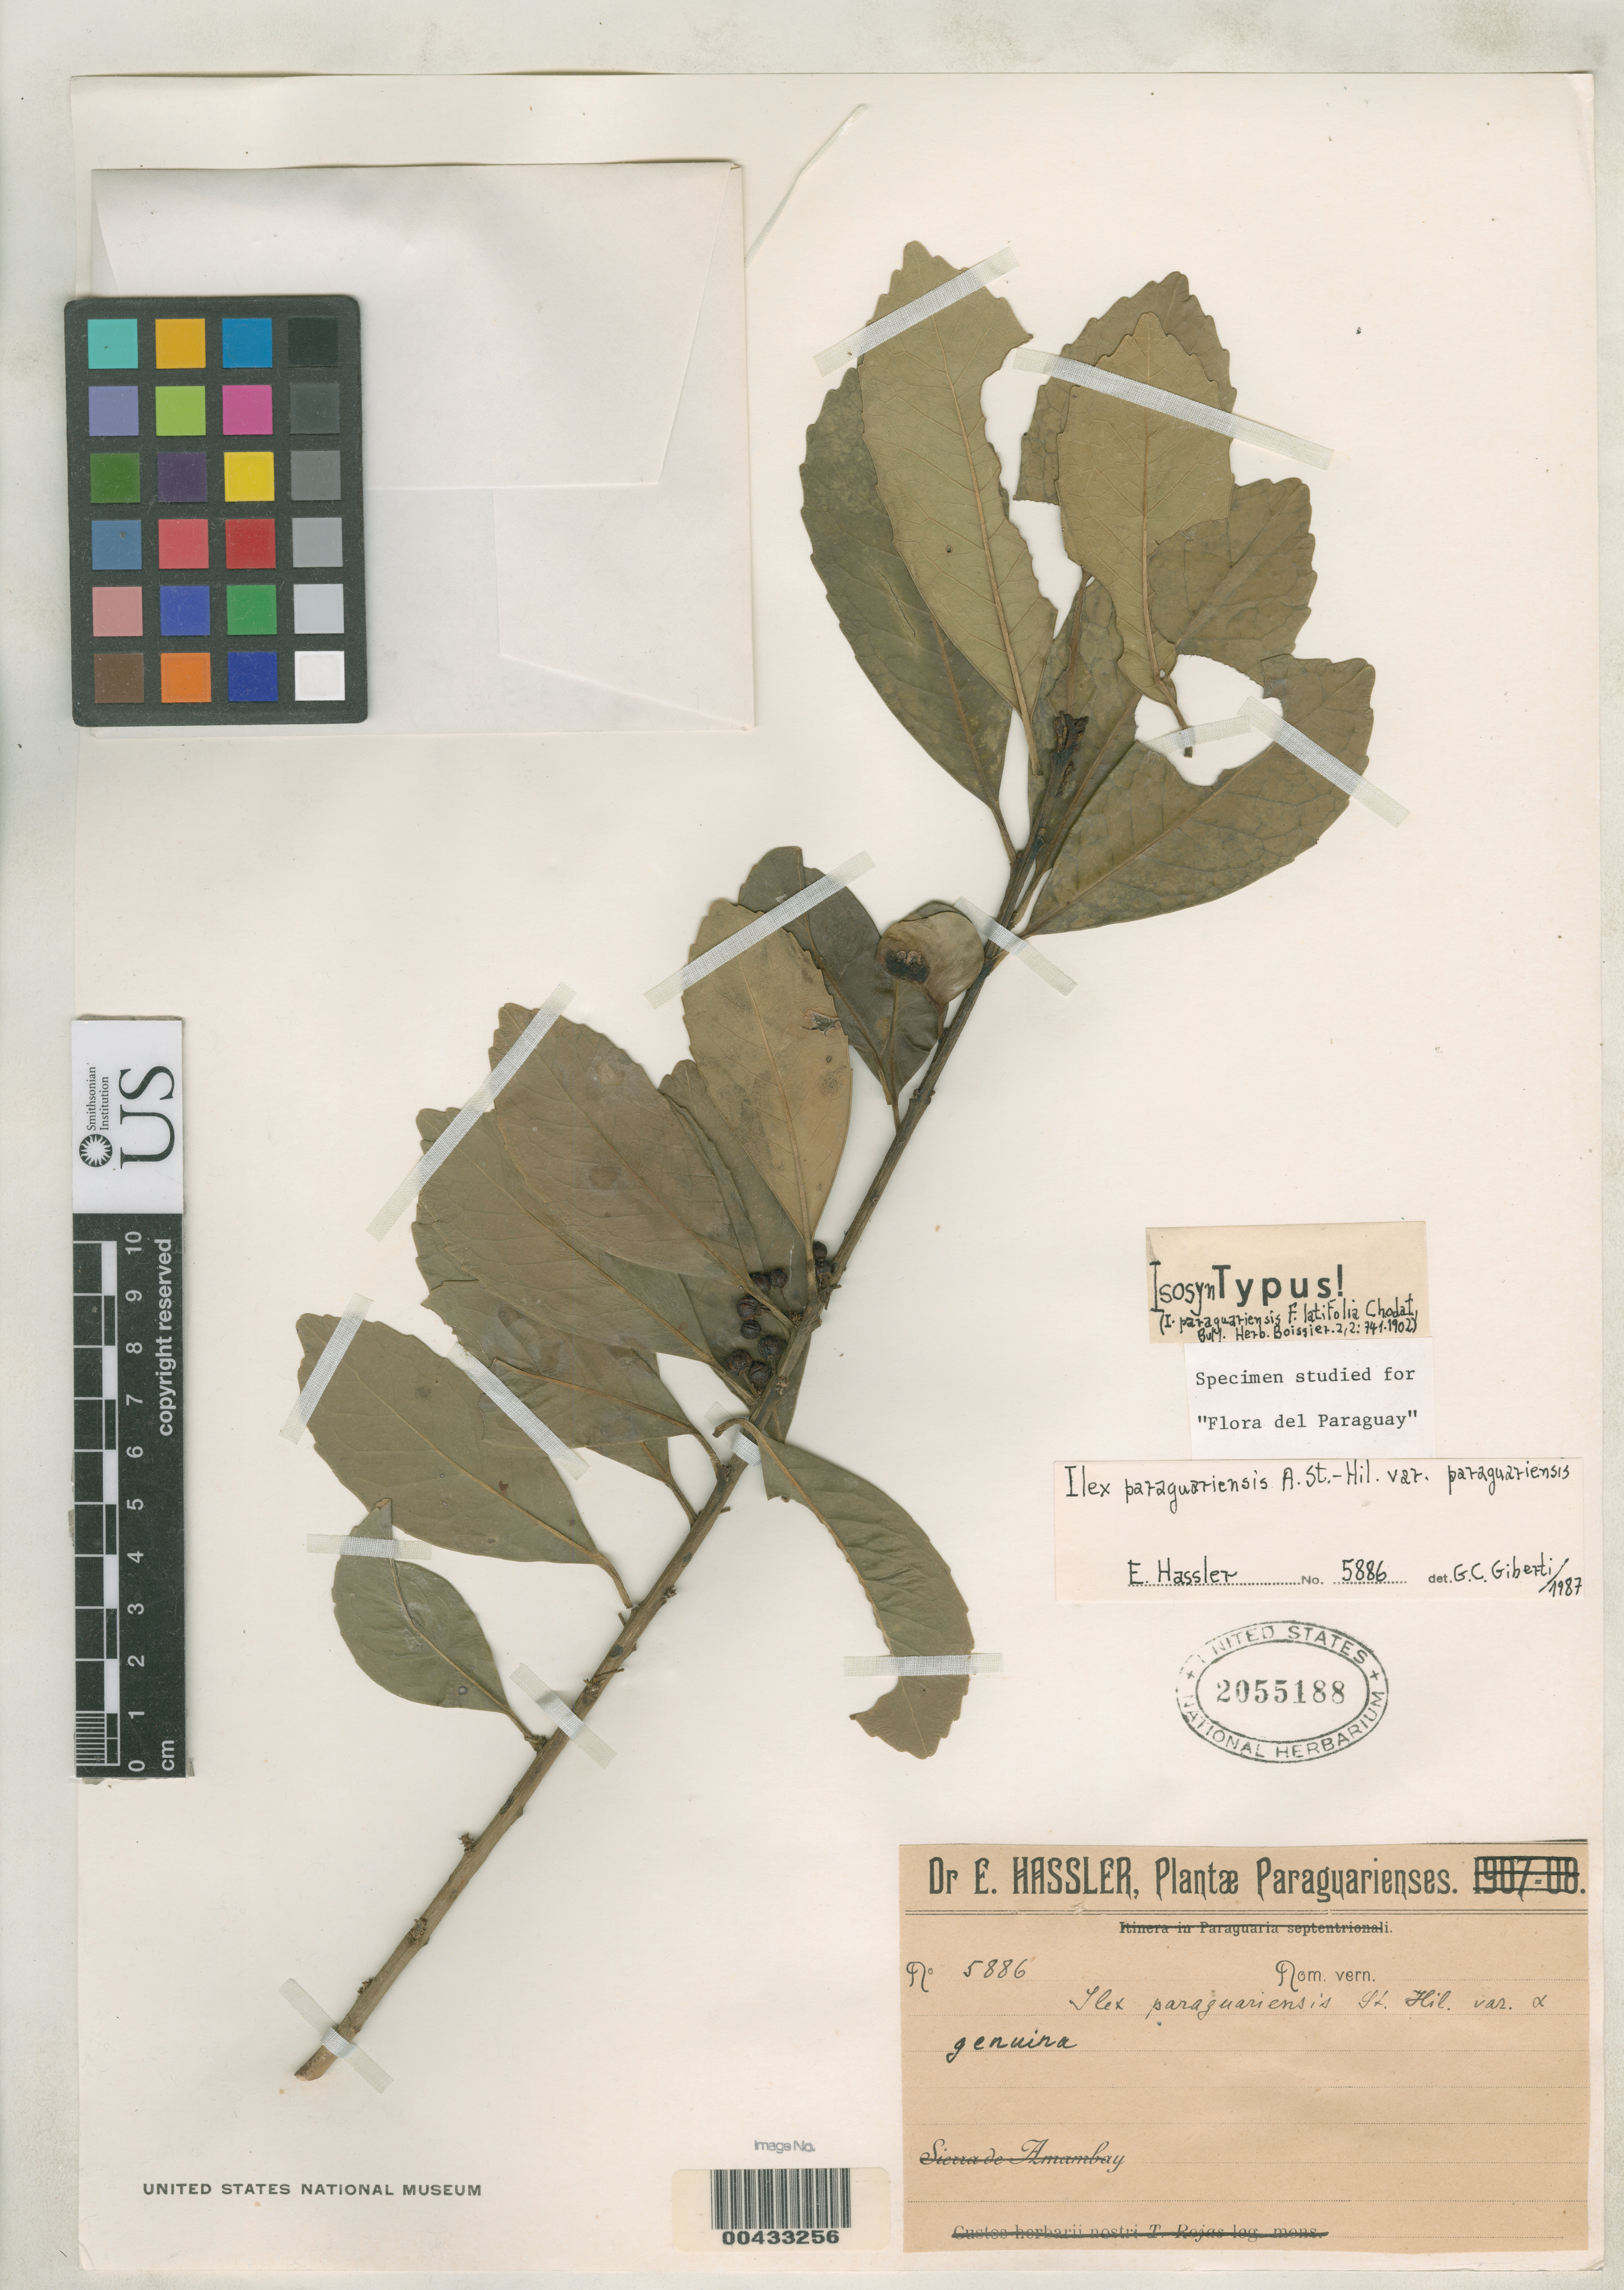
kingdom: Plantae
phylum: Tracheophyta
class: Magnoliopsida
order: Aquifoliales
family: Aquifoliaceae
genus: Ilex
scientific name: Ilex paraguariensis f. latifolia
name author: Chodat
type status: Isosyntype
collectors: E. Hassler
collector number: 5886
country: Paraguay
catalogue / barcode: US 2055188